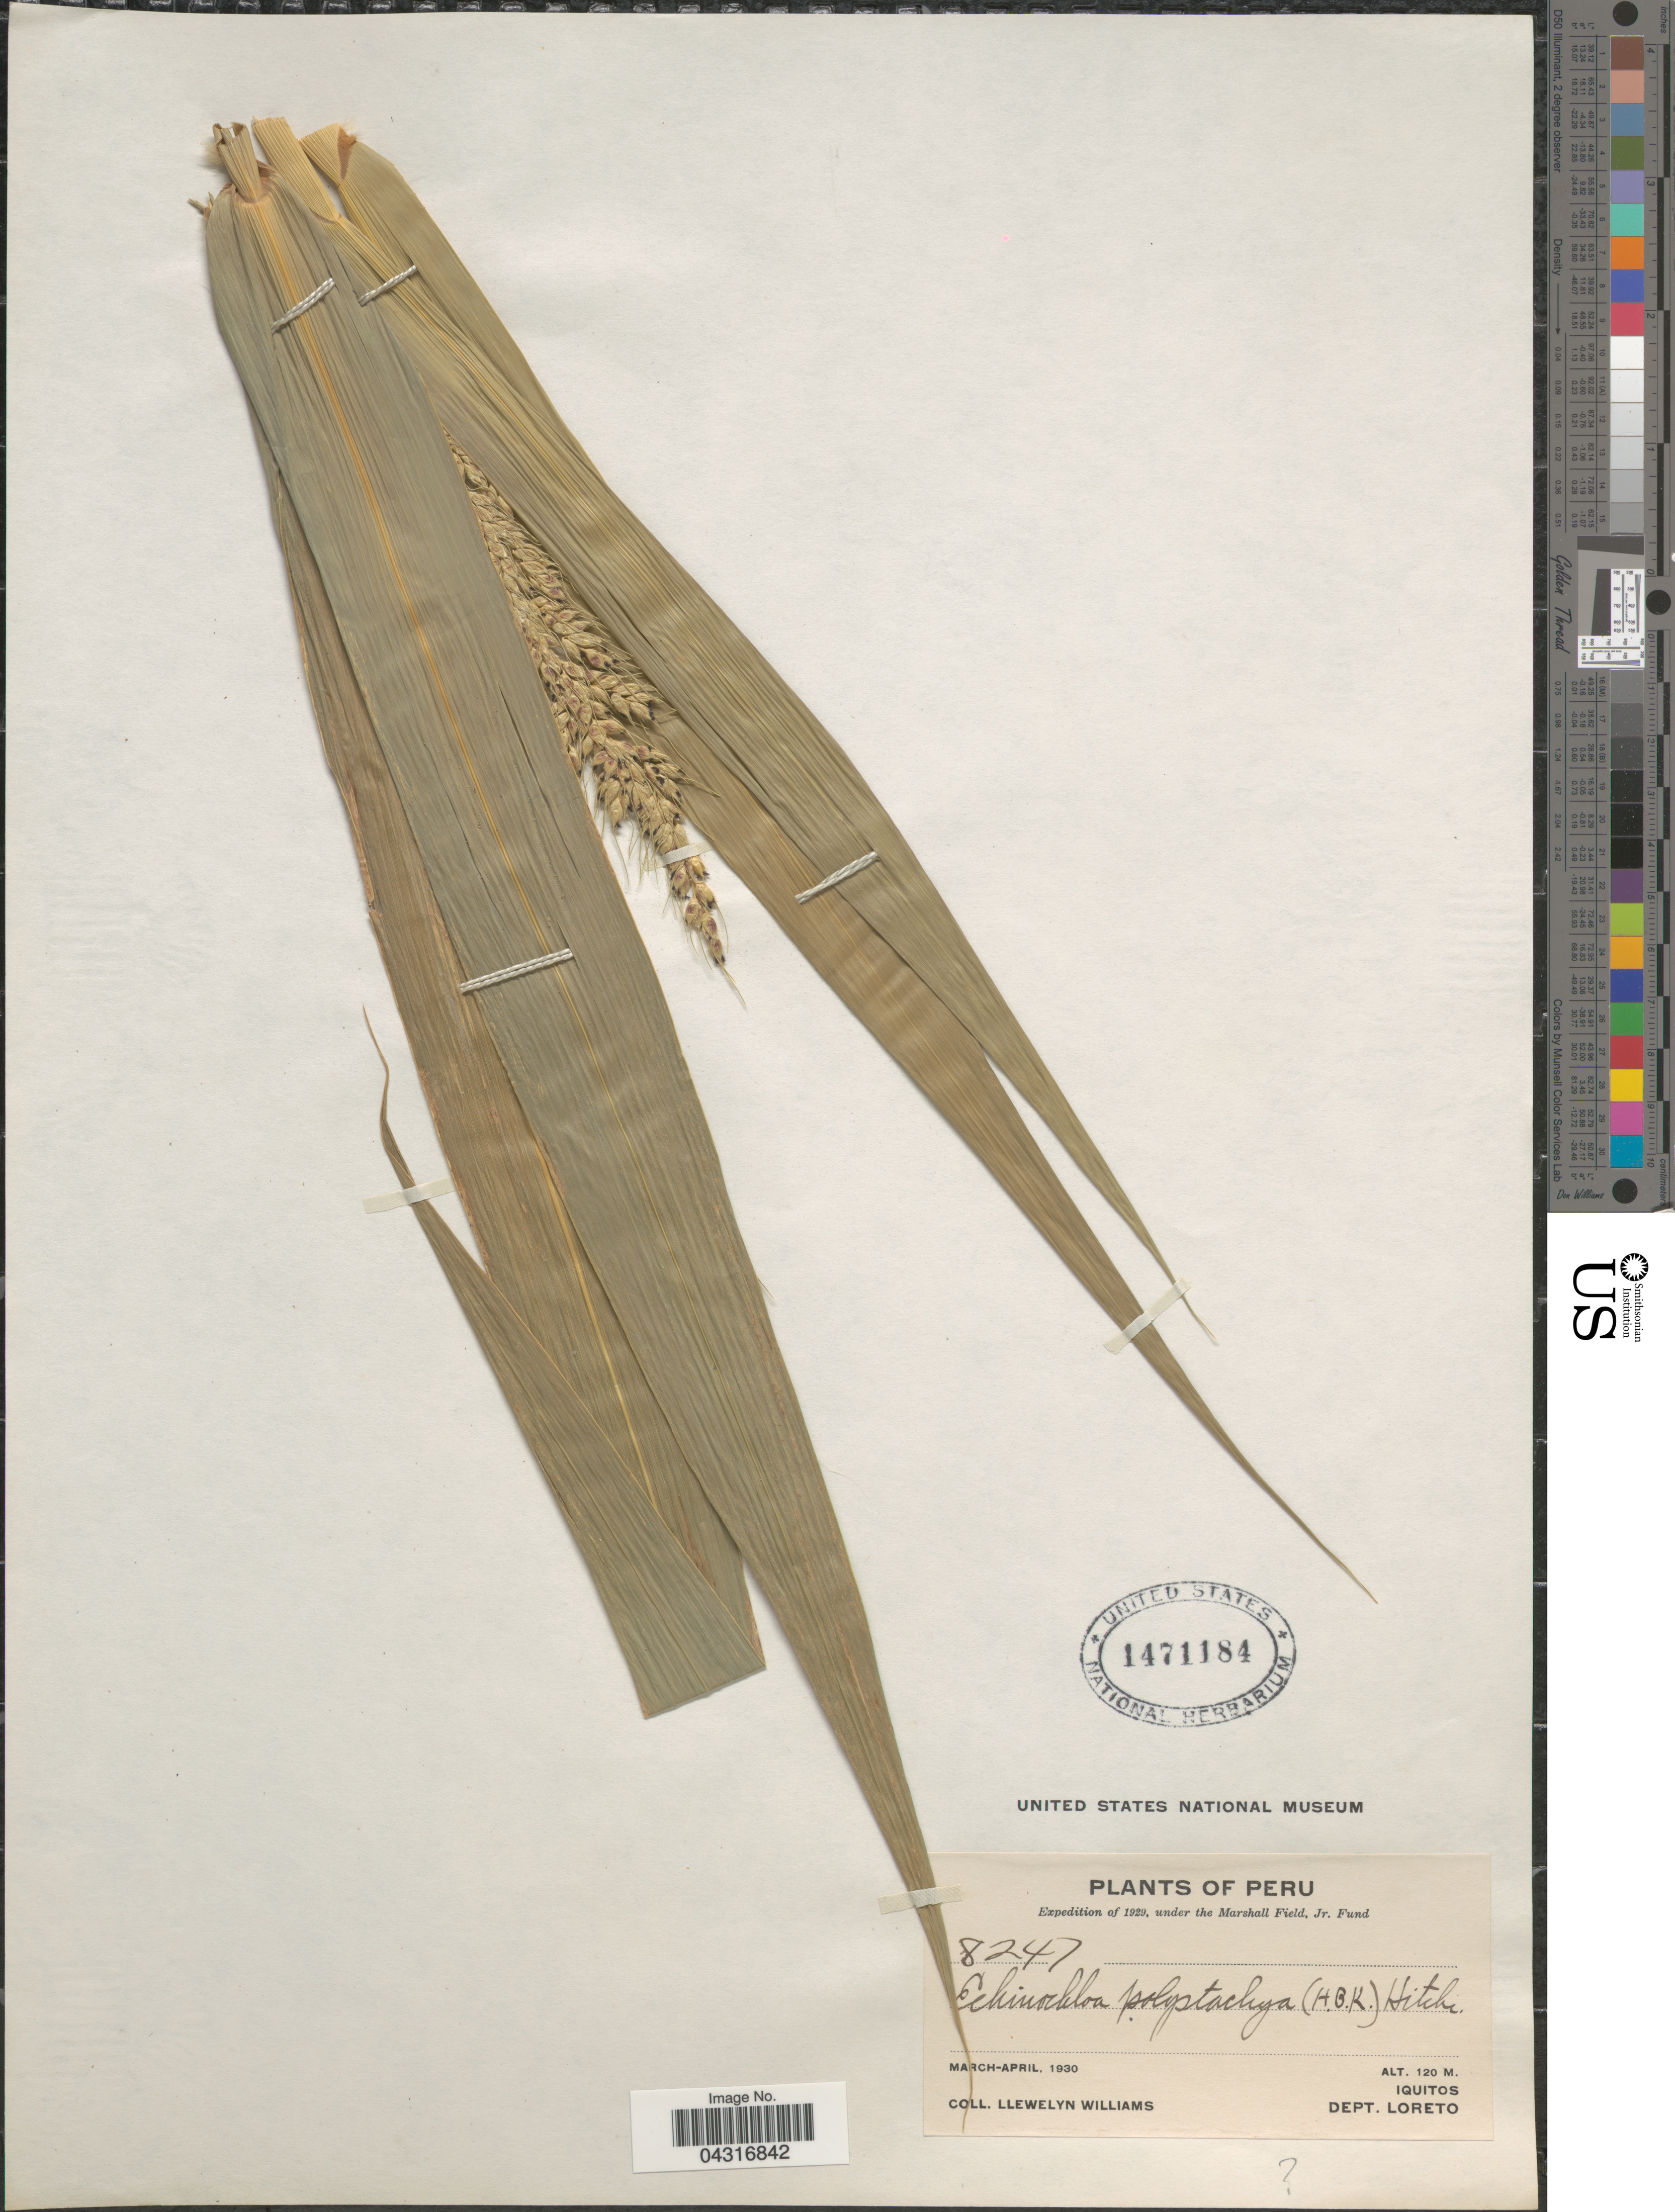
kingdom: Plantae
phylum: Tracheophyta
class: Liliopsida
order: Poales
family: Poaceae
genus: Echinochloa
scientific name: Echinochloa polystachya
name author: (Kunth) Hitchc.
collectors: Ll. Williams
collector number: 8247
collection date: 1930-03/1930-04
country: Peru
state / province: Loreto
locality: Expedition of 1929, under the Marshall Field, Jr. Fund. Iquitos. Dept. Loreto.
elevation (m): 120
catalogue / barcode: US 1471184